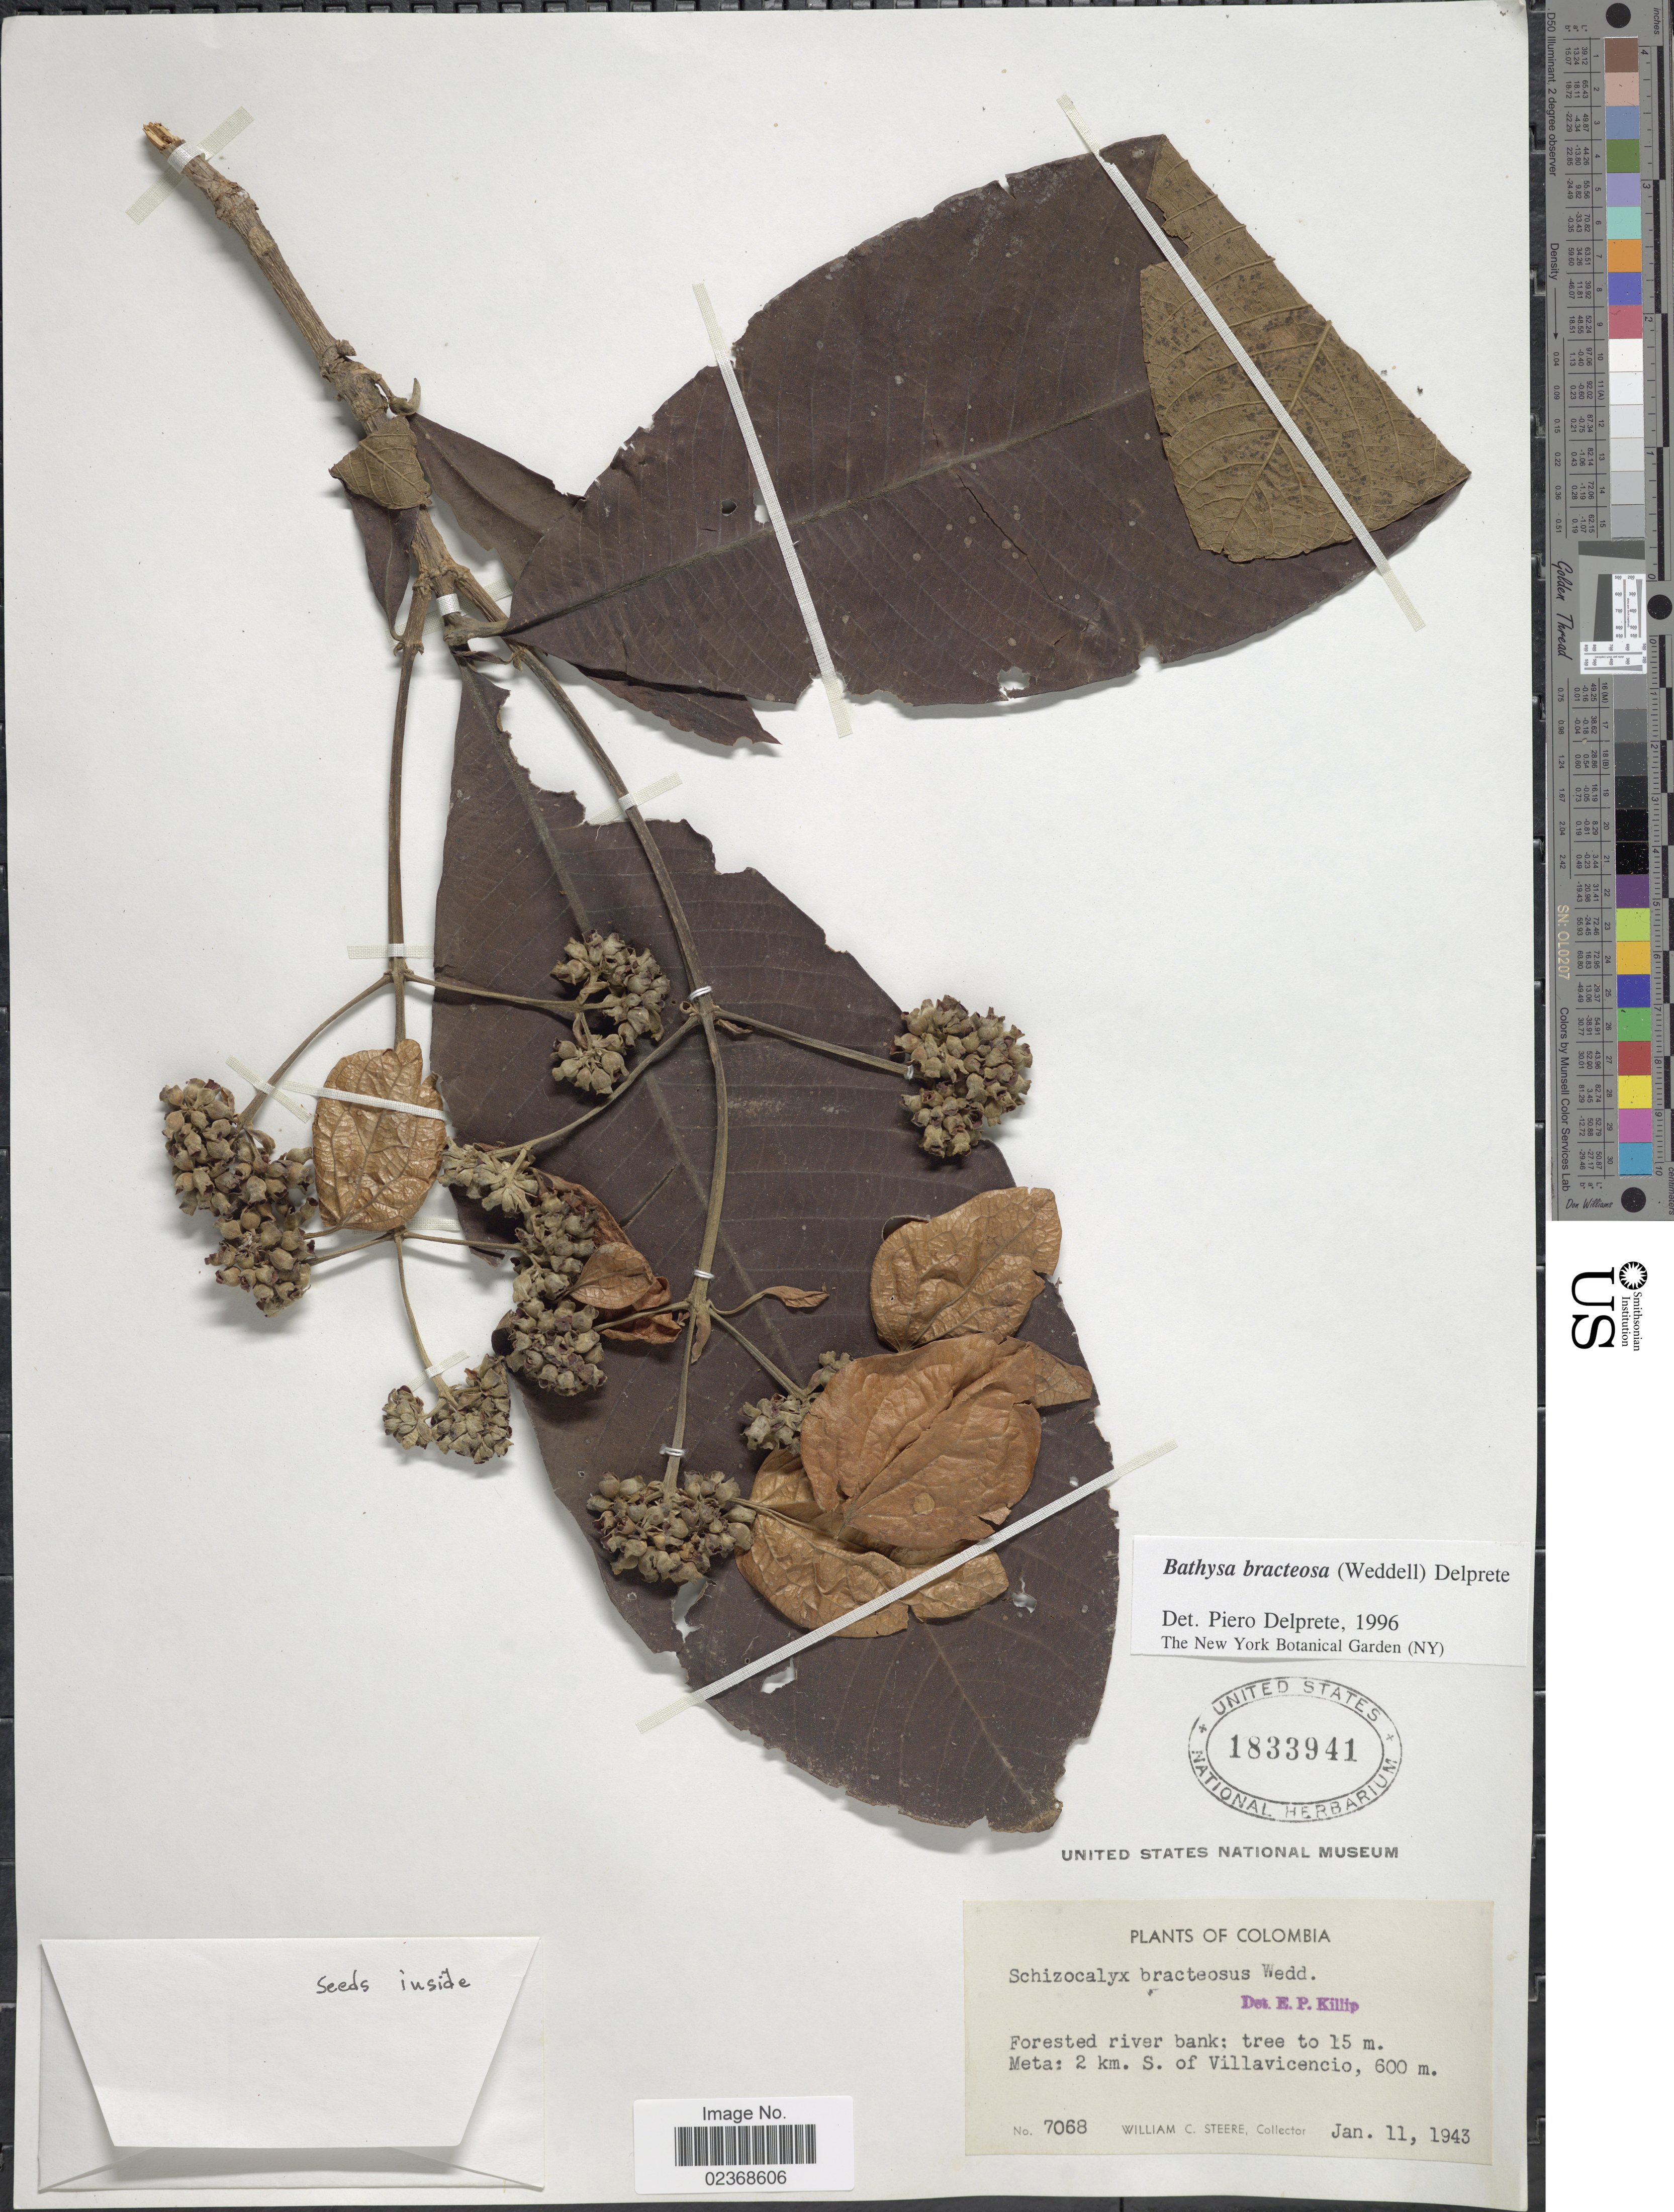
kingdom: Plantae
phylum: Tracheophyta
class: Magnoliopsida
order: Gentianales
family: Rubiaceae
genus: Schizocalyx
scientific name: Schizocalyx bracteosus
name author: Wedd.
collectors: W. C. Steere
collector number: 7068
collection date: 1943-01-11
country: Colombia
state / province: Meta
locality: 2 km. S. of Villavicencio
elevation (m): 600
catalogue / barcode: US 1833941